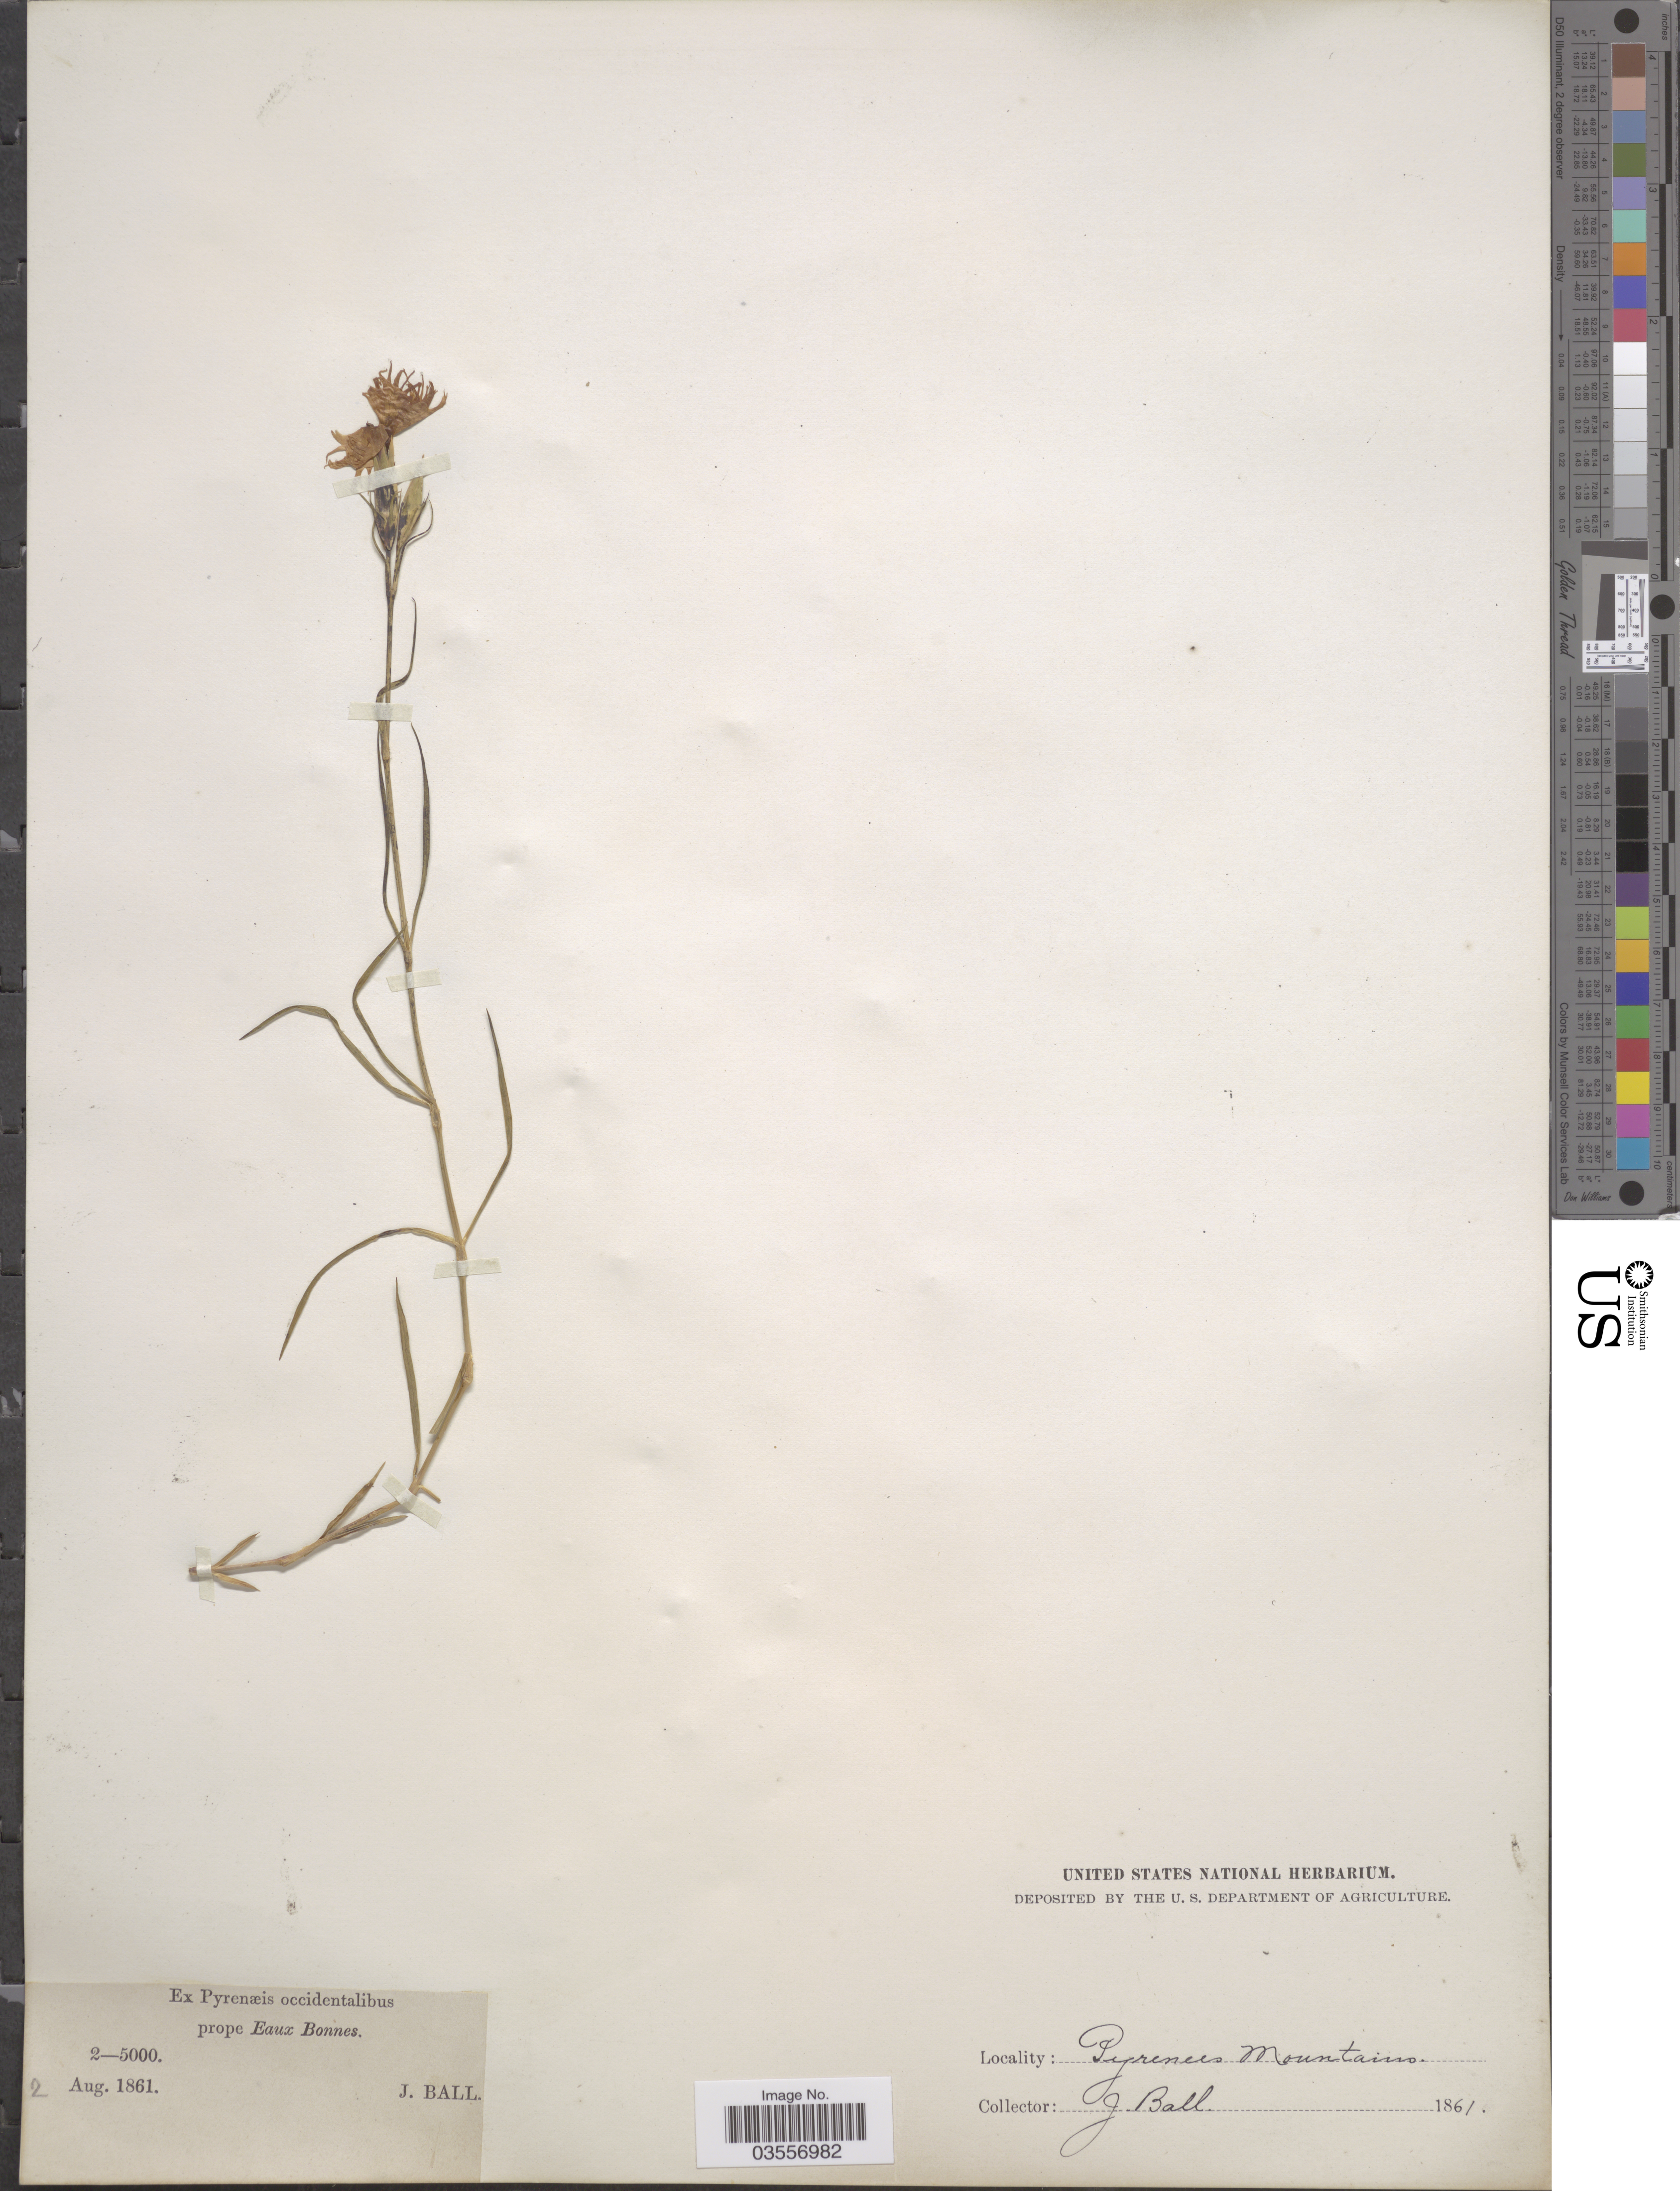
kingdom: Plantae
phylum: Tracheophyta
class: Magnoliopsida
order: Caryophyllales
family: Caryophyllaceae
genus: Dianthus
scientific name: Dianthus sp.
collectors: J. Ball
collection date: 1861-08-02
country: France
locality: Ex Pyrenæis occidentalibus prope Eaux Bonnes. Pyrenees Mountains.